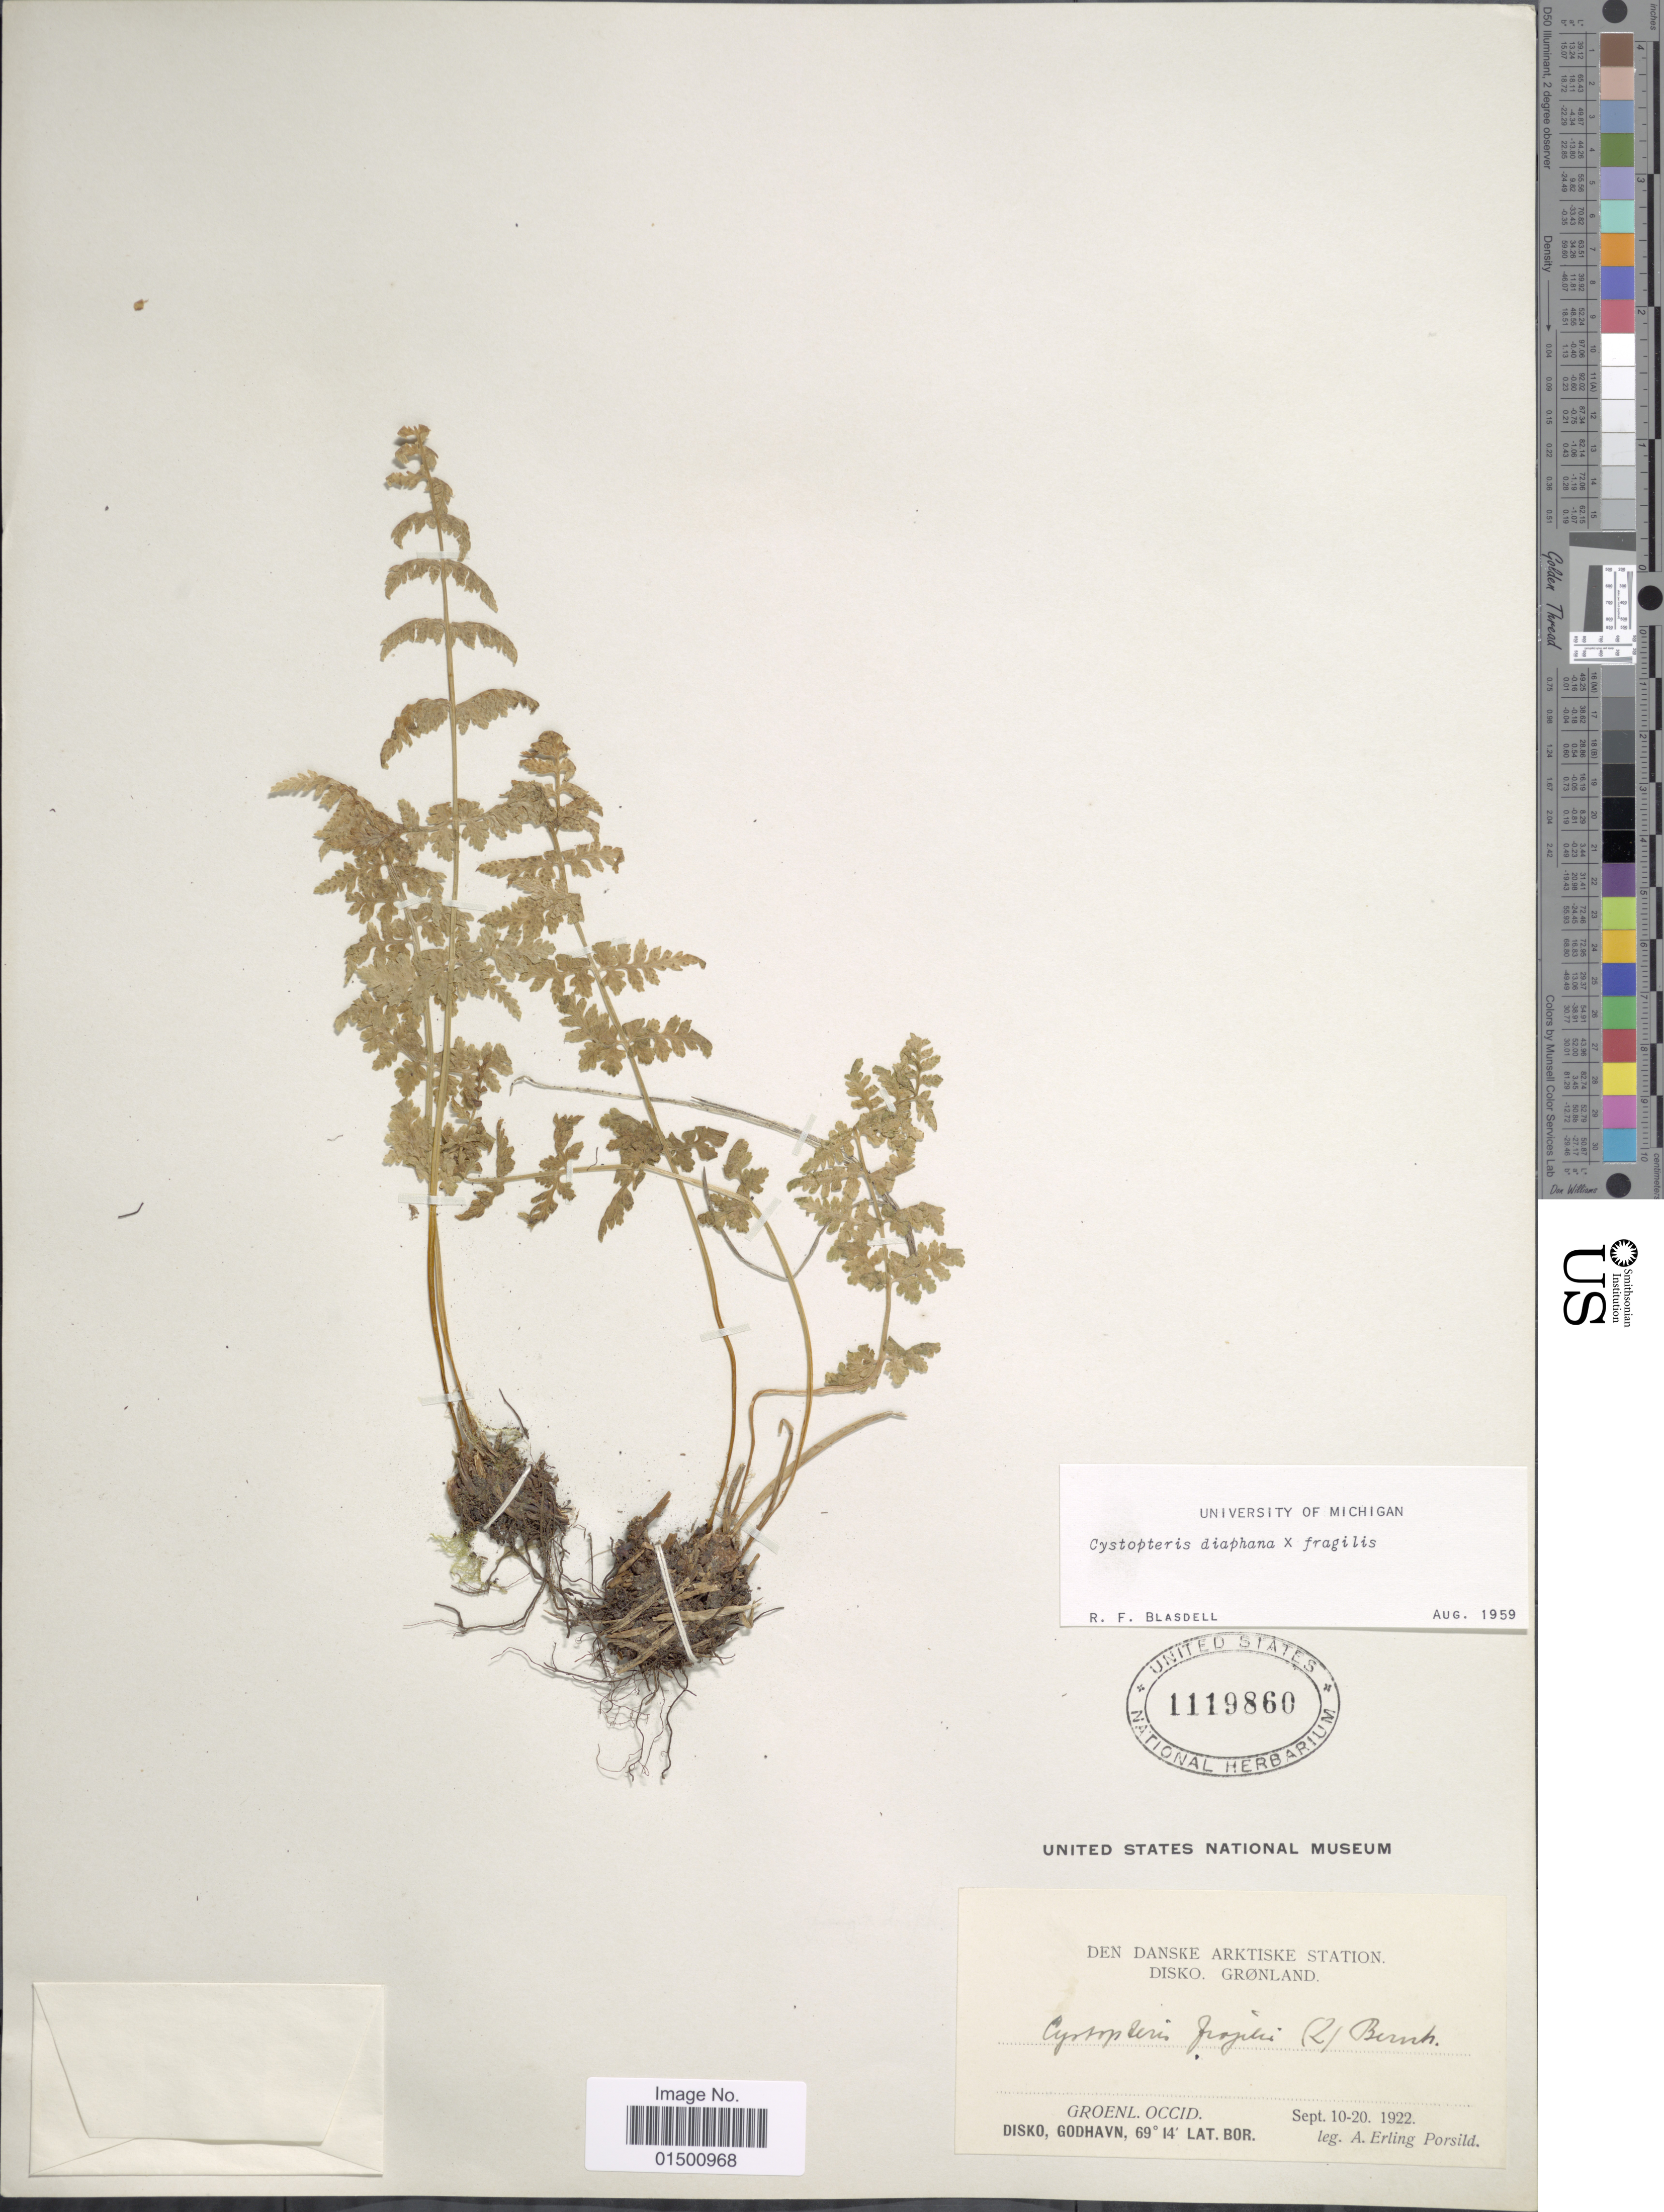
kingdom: Plantae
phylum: Tracheophyta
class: Polypodiopsida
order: Polypodiales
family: Cystopteridaceae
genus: Cystopteris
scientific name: Cystopteris diaphana x C. fragilis (L.) Bernh.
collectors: A. E. Porsild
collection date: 1922-09-10/1922-09-20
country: Greenland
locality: Groenl. occid, Disko, Godhavn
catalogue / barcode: US 1119860